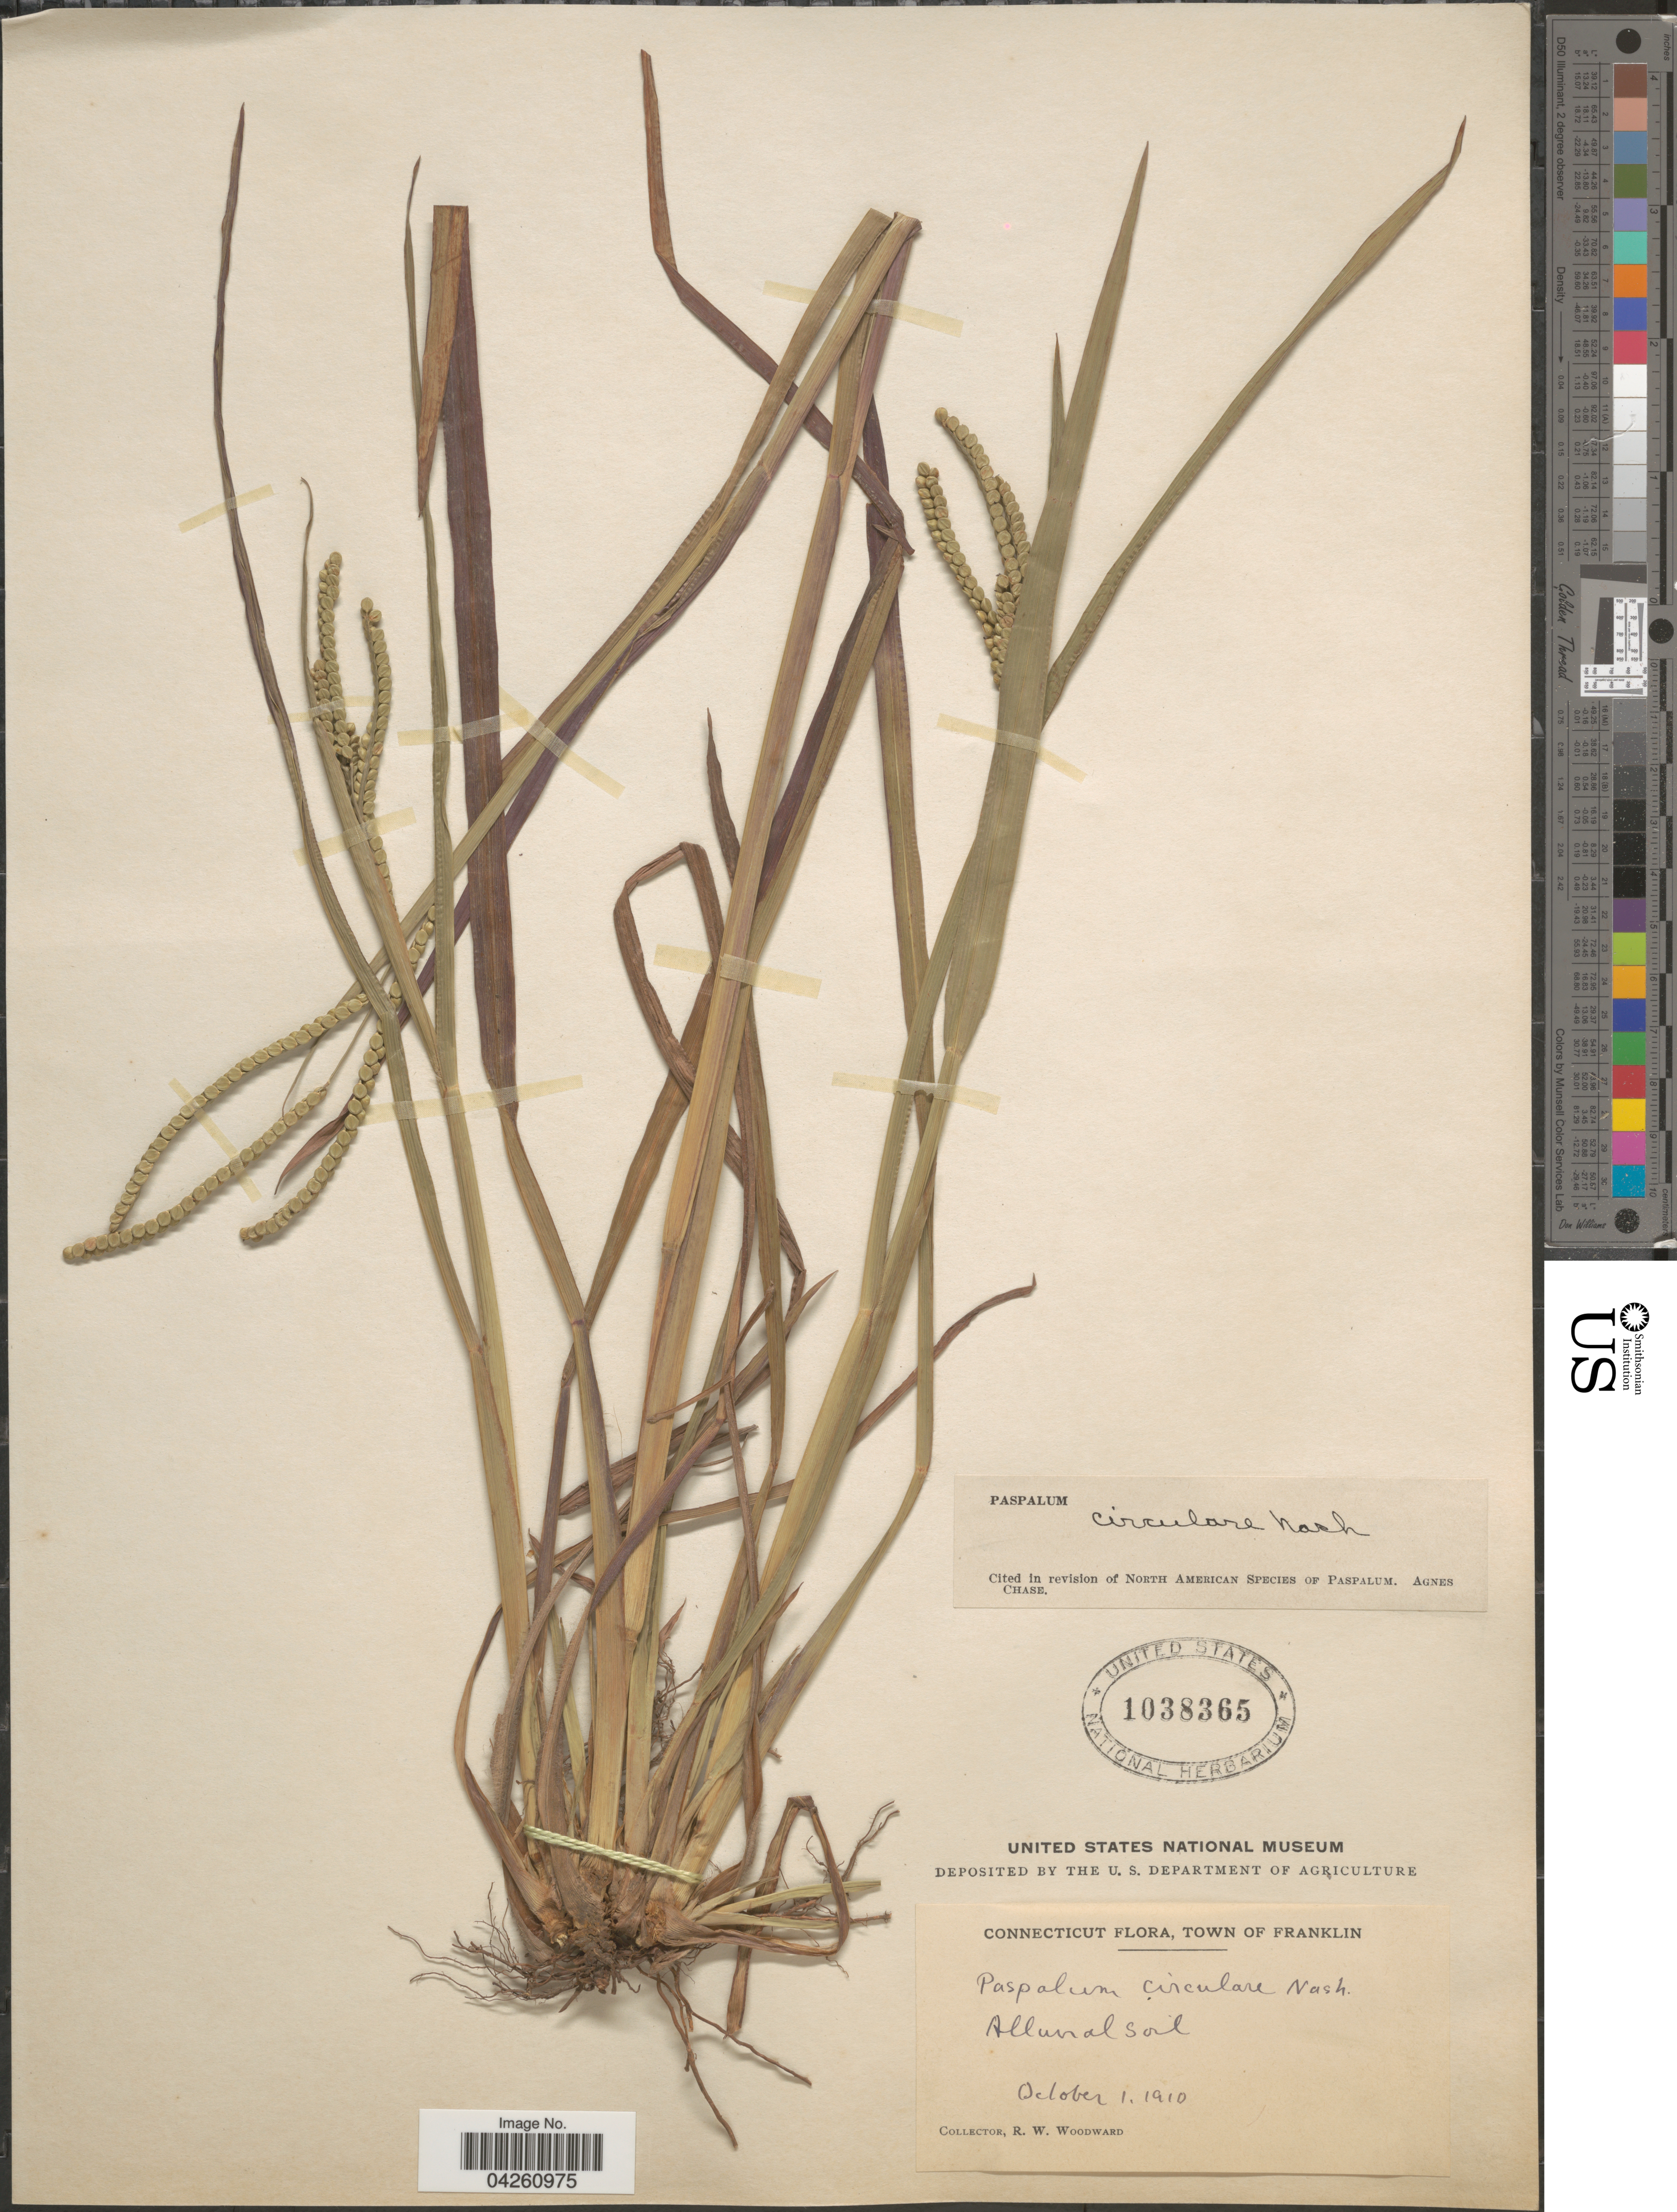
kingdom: Plantae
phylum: Tracheophyta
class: Liliopsida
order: Poales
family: Poaceae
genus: Paspalum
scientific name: Paspalum circulare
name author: Nash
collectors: R. Woodward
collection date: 1910-10-01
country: United States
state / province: Connecticut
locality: Town of Franklin. Alluvial soil.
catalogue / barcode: US 1038365